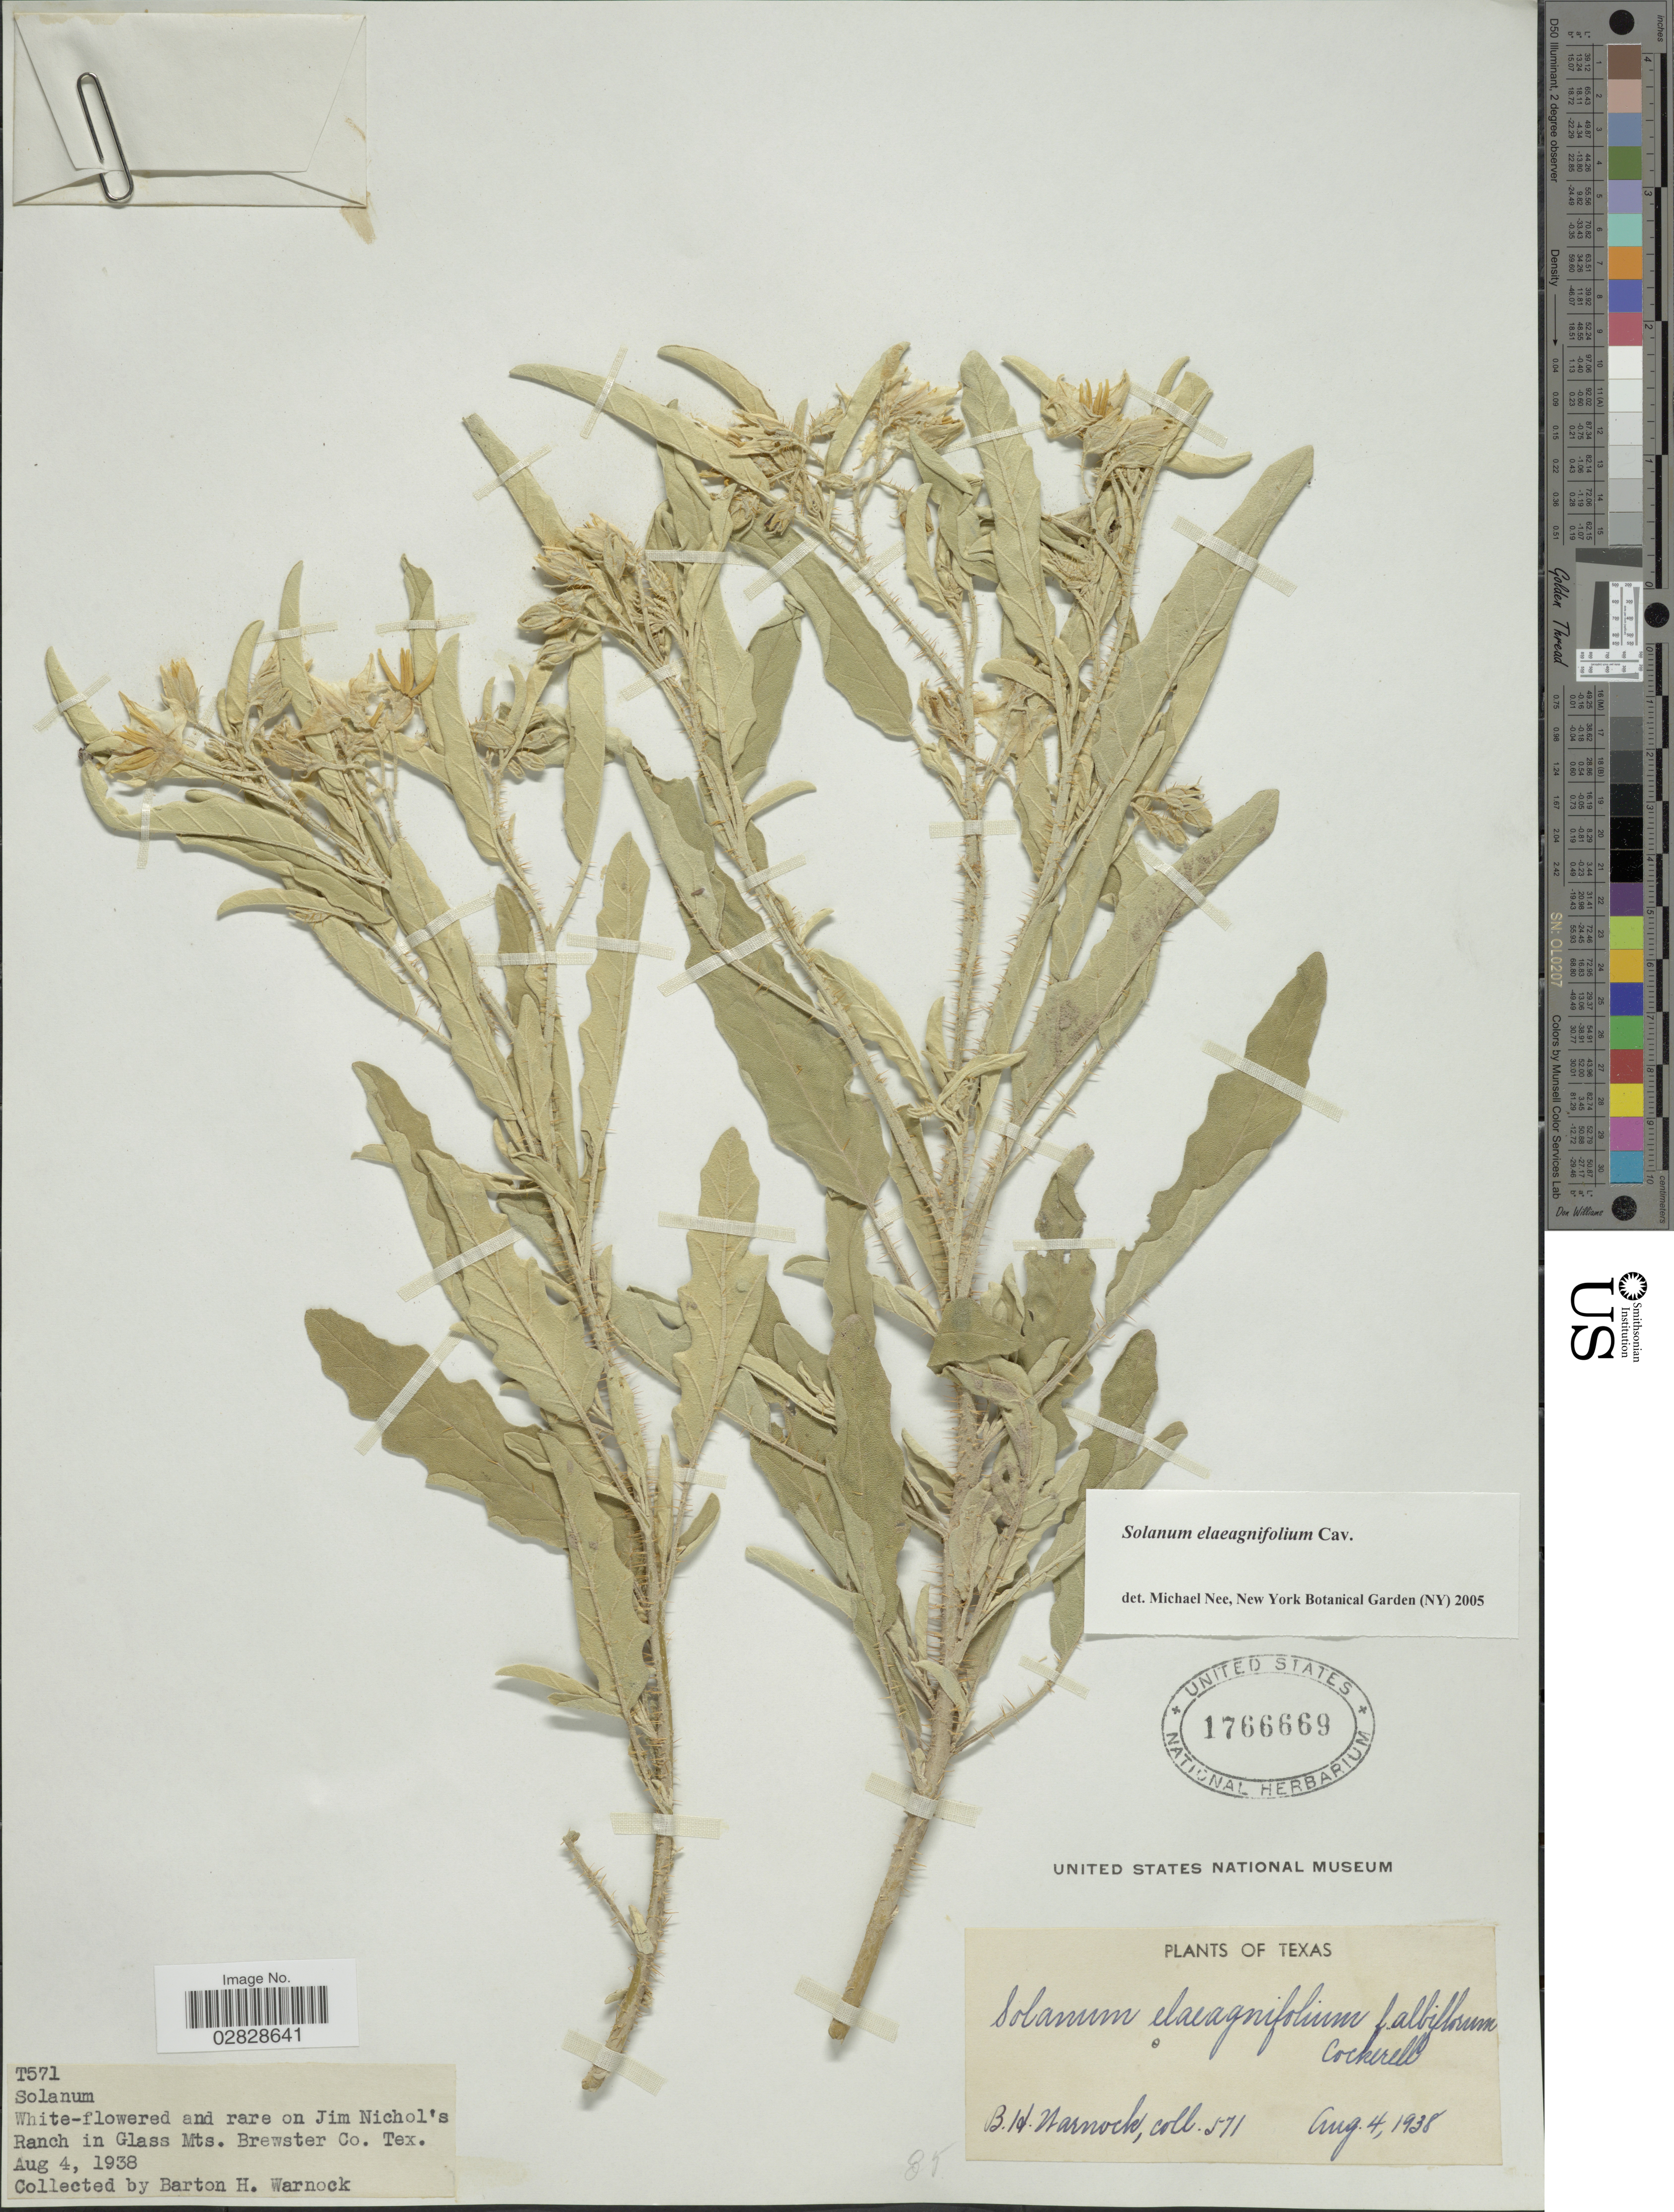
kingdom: Plantae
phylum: Tracheophyta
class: Magnoliopsida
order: Solanales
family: Solanaceae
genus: Solanum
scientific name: Solanum elaeagnifolium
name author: Cav.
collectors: B. H. Warnock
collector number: T571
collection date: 1938-08-04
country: United States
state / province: Texas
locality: On Jim Nichol's Ranch in Glass Mts. Brewster Co.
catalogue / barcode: US 1766669